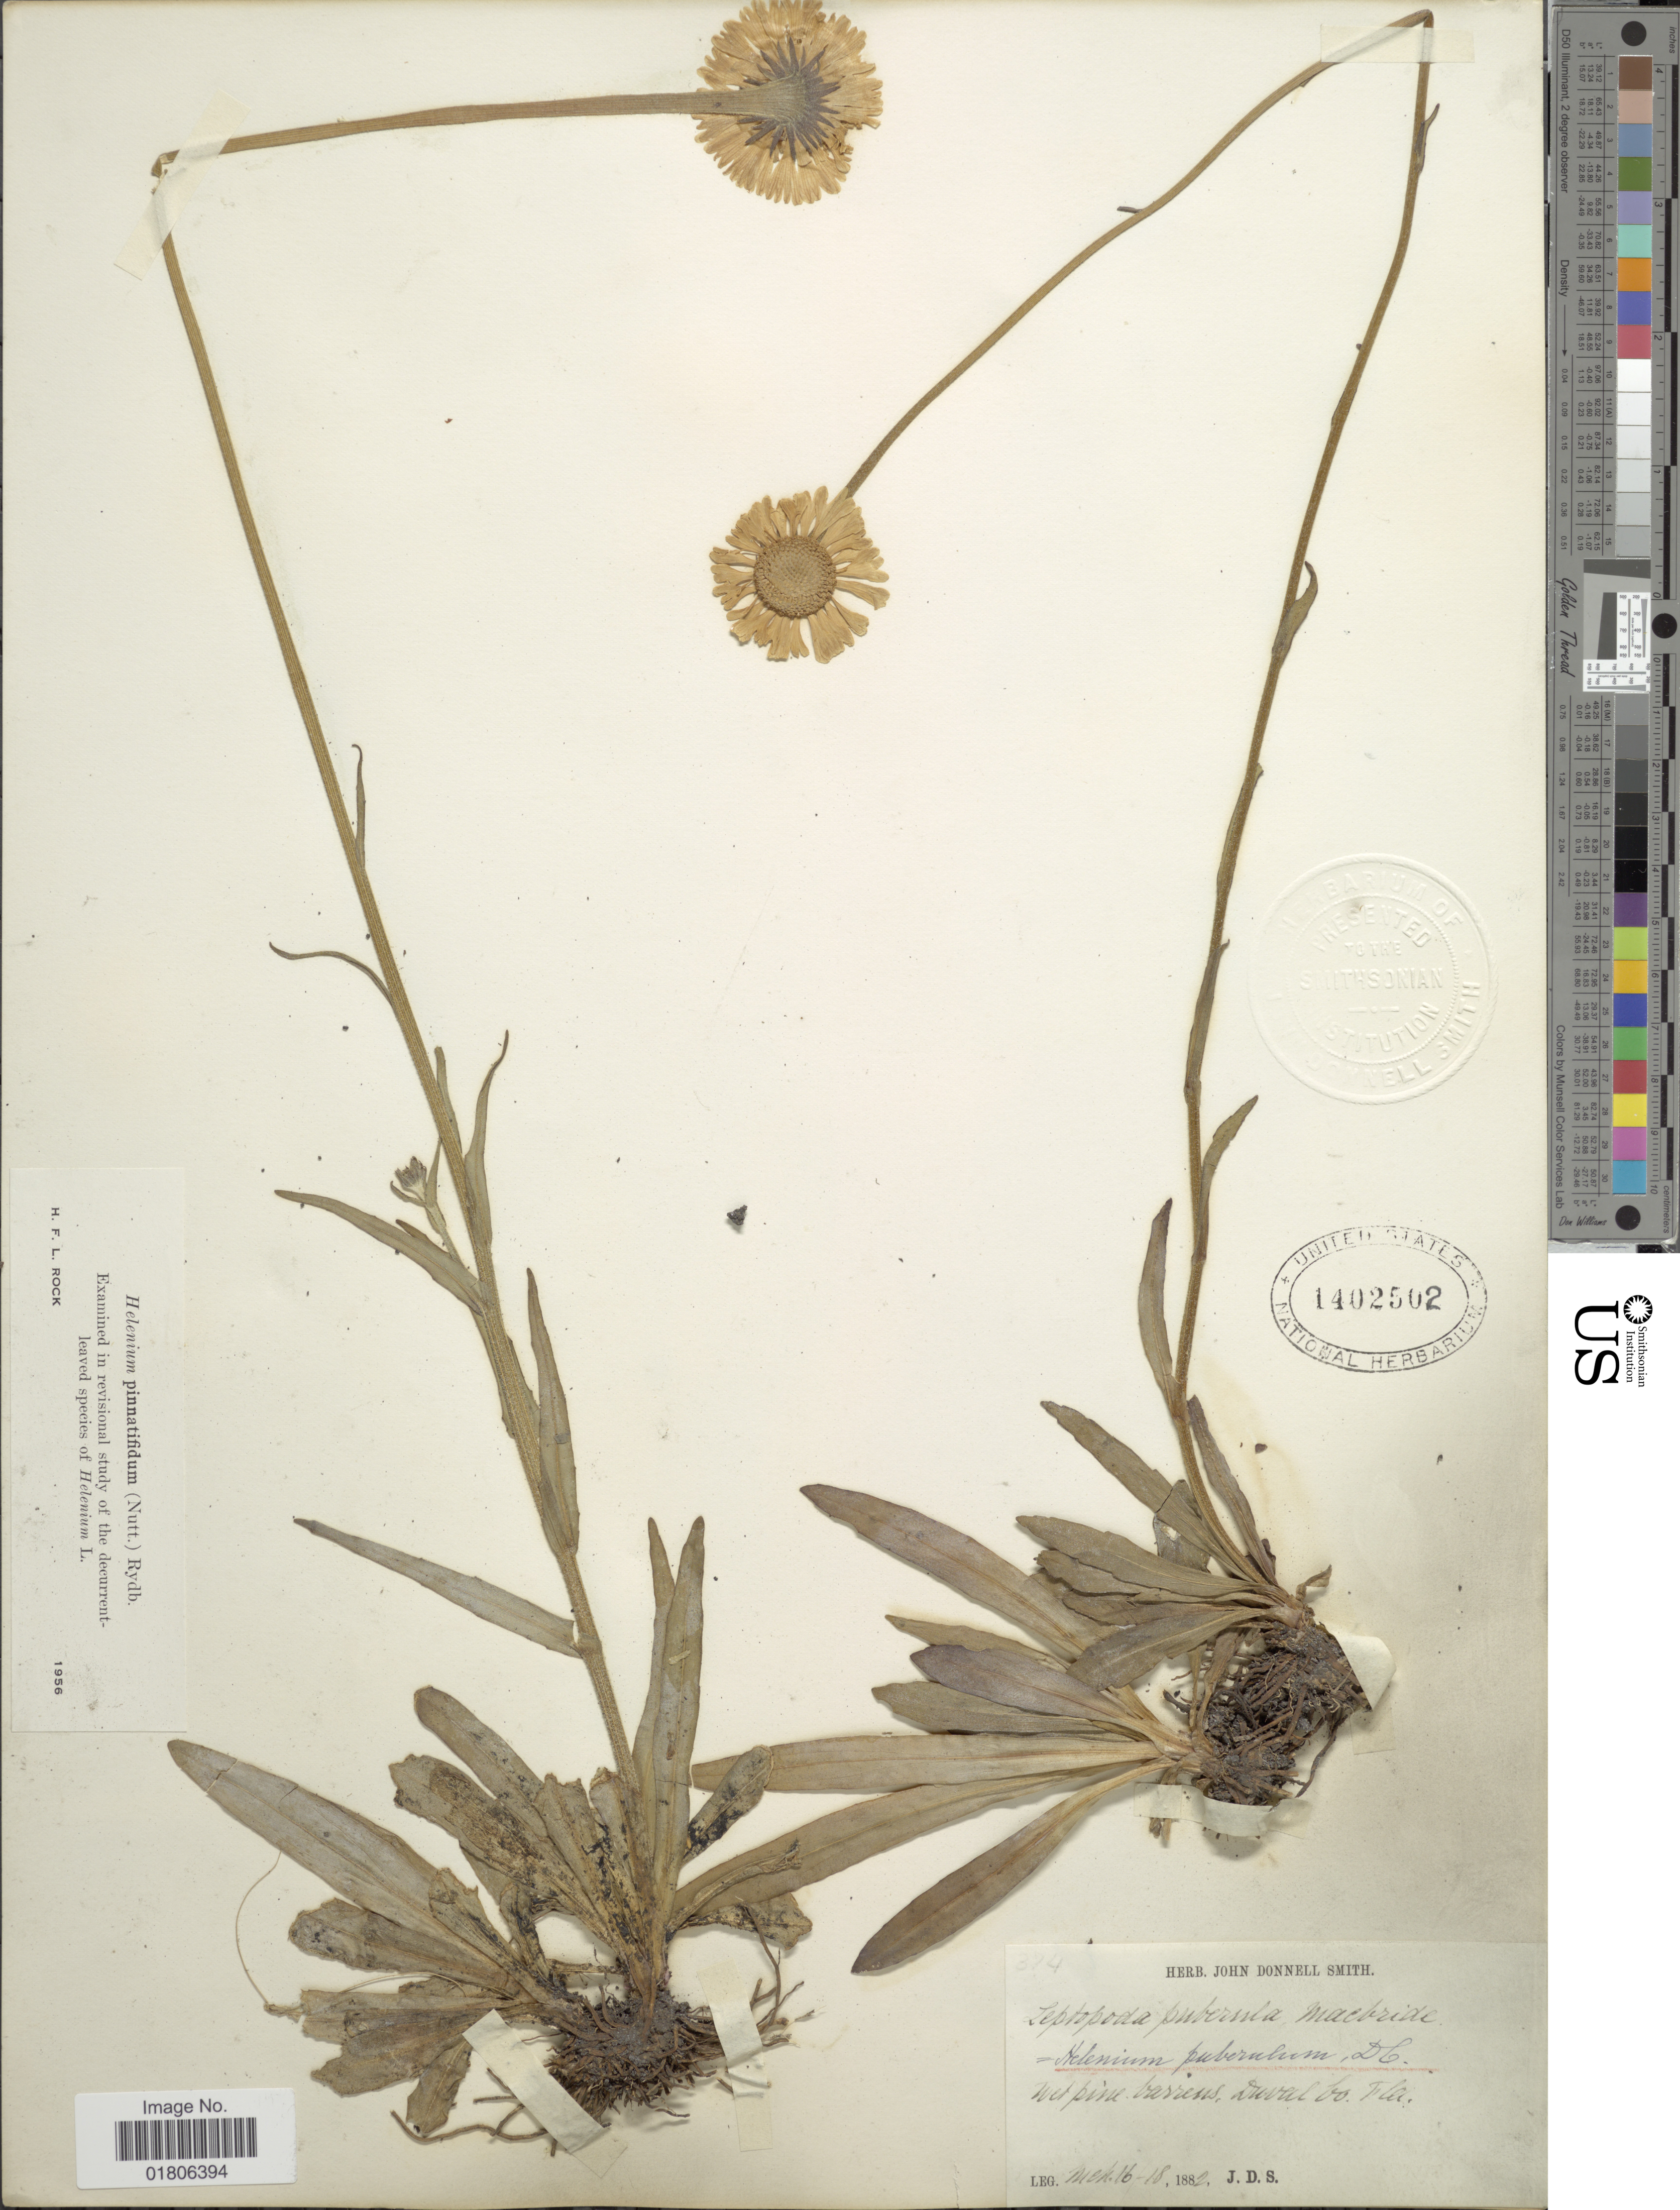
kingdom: Plantae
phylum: Tracheophyta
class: Magnoliopsida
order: Asterales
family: Asteraceae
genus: Helenium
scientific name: Helenium pinnatifidum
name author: (Schwein. ex Nutt.) Rydb.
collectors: J. Donnell Smith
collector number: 374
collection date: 1882-03-16/1882-03-18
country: United States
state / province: Florida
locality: Wet pine barrems, Duval Co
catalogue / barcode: US 1402502